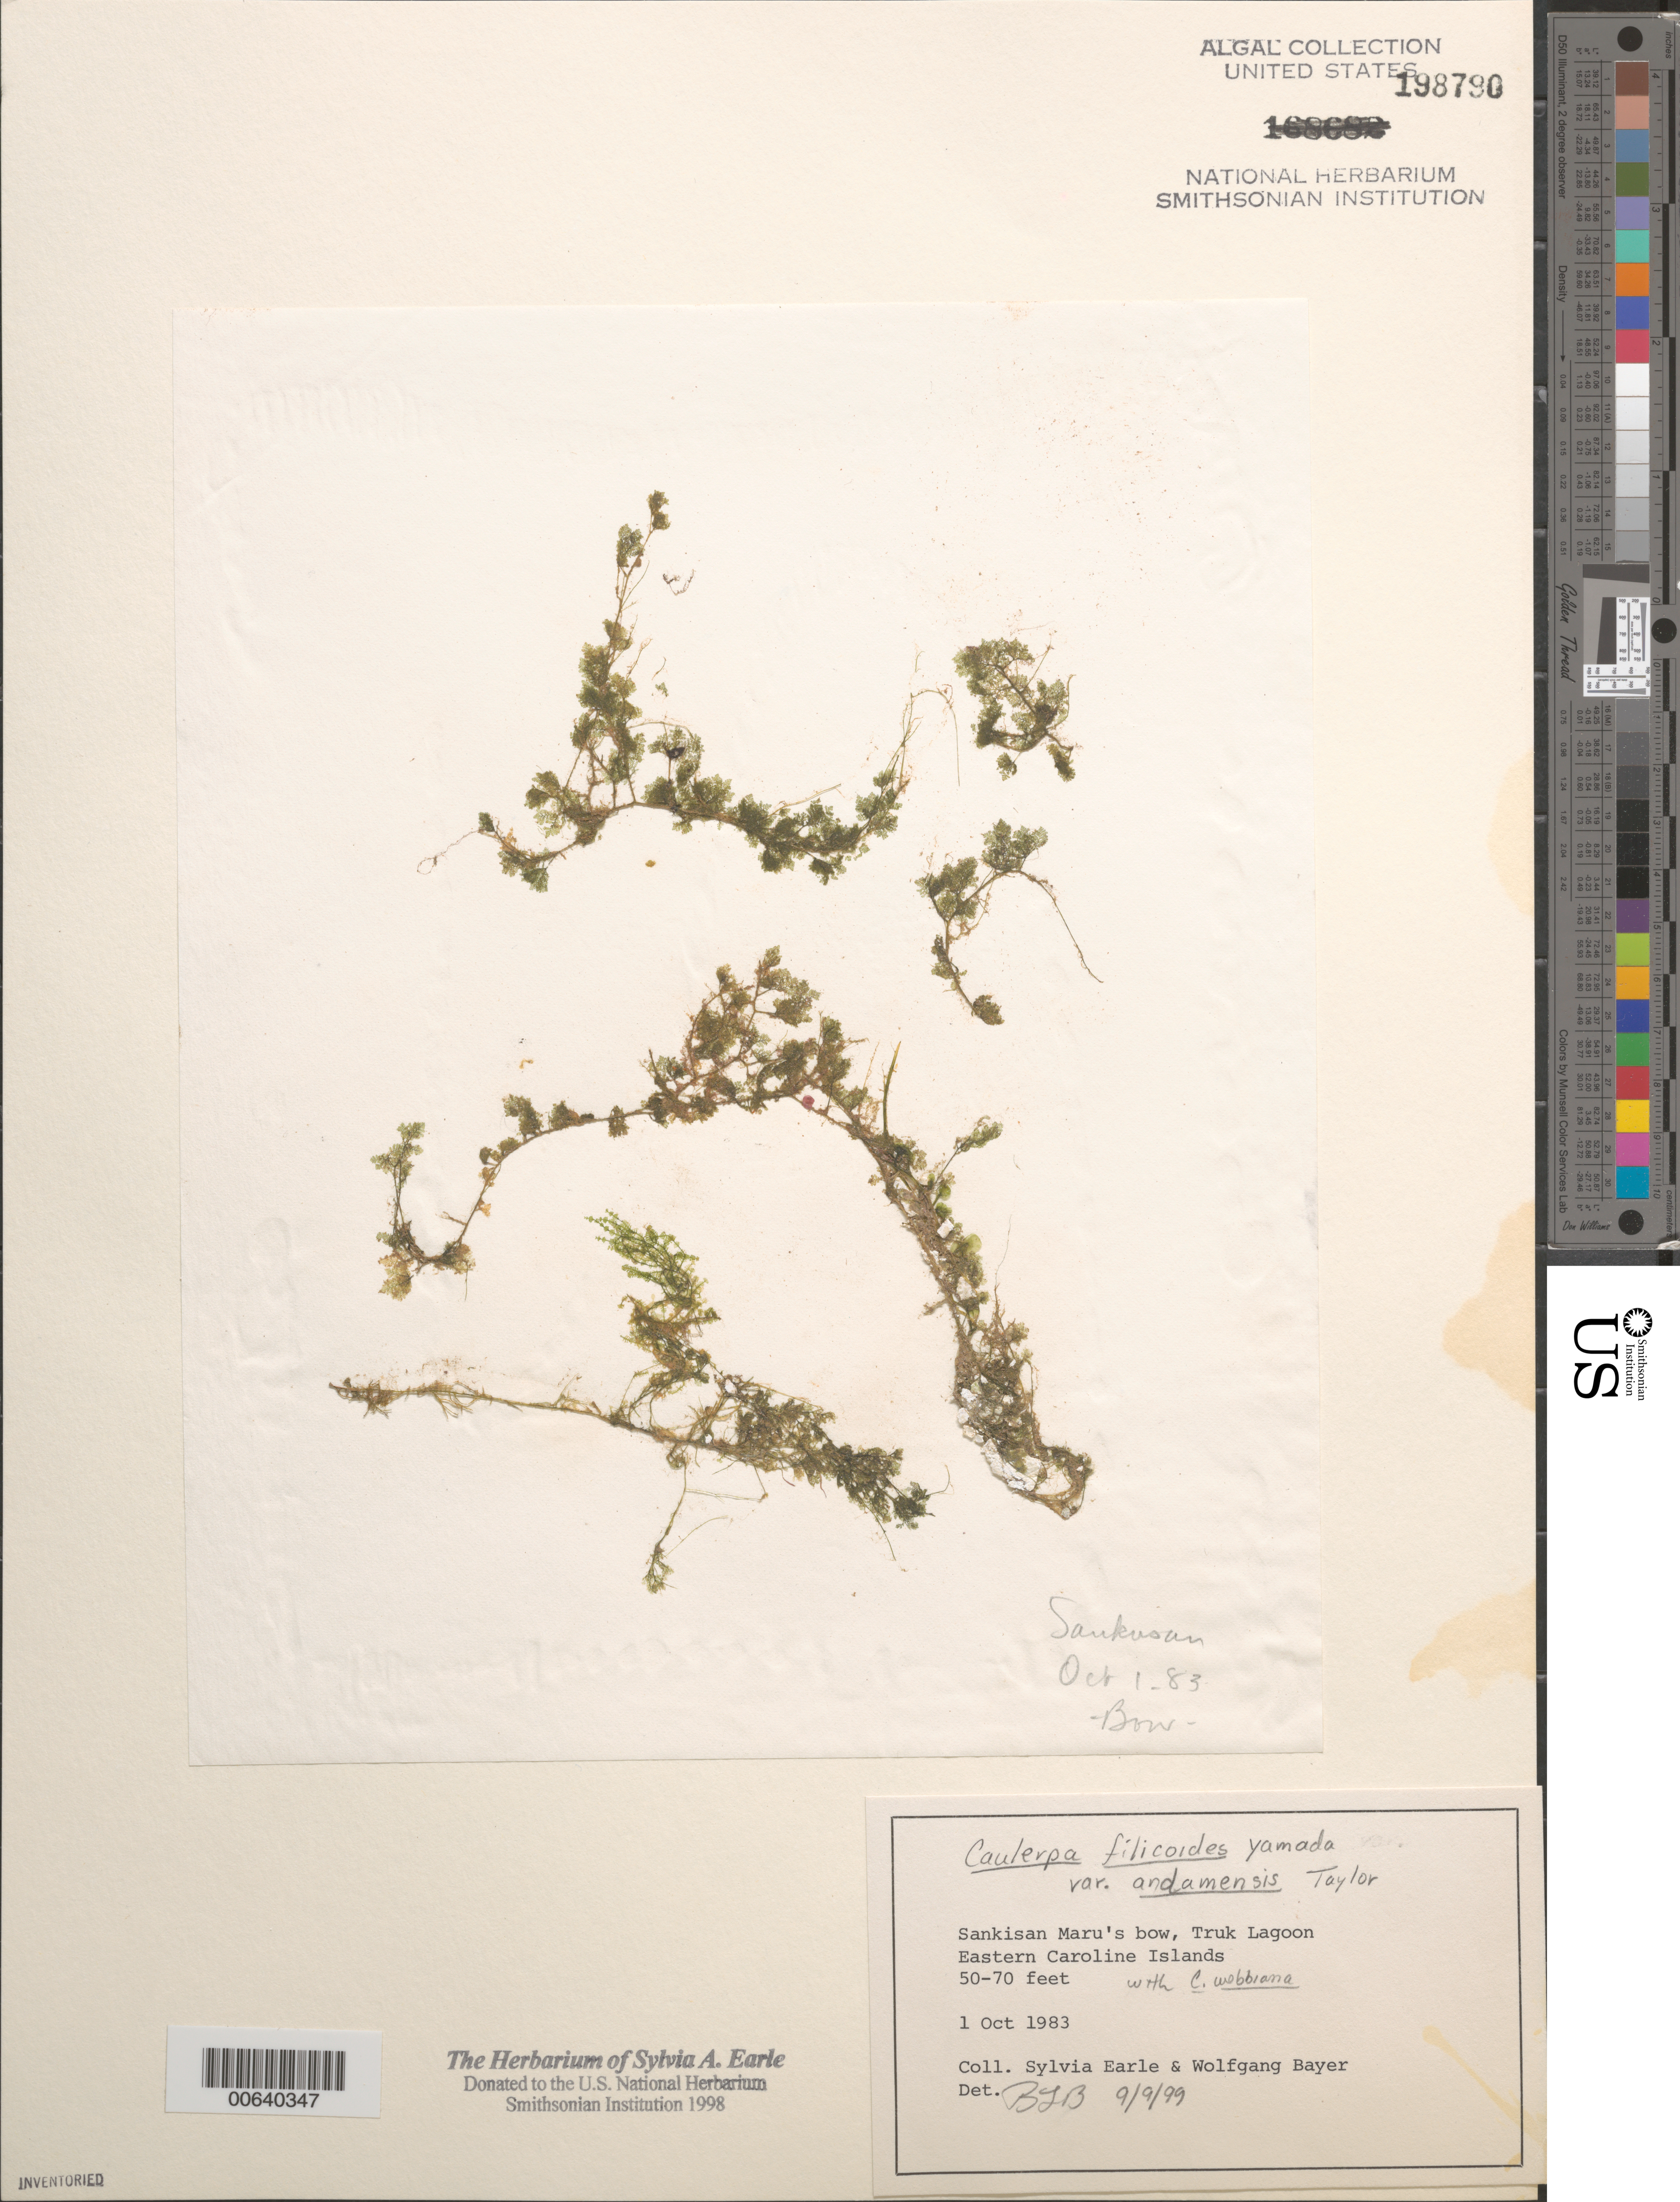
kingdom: Plantae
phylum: Chlorophyta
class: Ulvophyceae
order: Bryopsidales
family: Caulerpaceae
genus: Caulerpa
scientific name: Caulerpa filicoides var. andamanensis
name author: W.R. Taylor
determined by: Brooks, B. L., (BOT), Smithsonian Institution - National Museum of Natural History (UNITED STATES)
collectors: S. A. Earle & W. Bayer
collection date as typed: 01 Oct 1983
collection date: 1983-10-01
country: Micronesia, Federated States of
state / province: Truk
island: Truk (Chuuk) Is.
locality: Sankisan Maru, Chuuk Lagoon [Truk Lagoon]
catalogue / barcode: US 198790